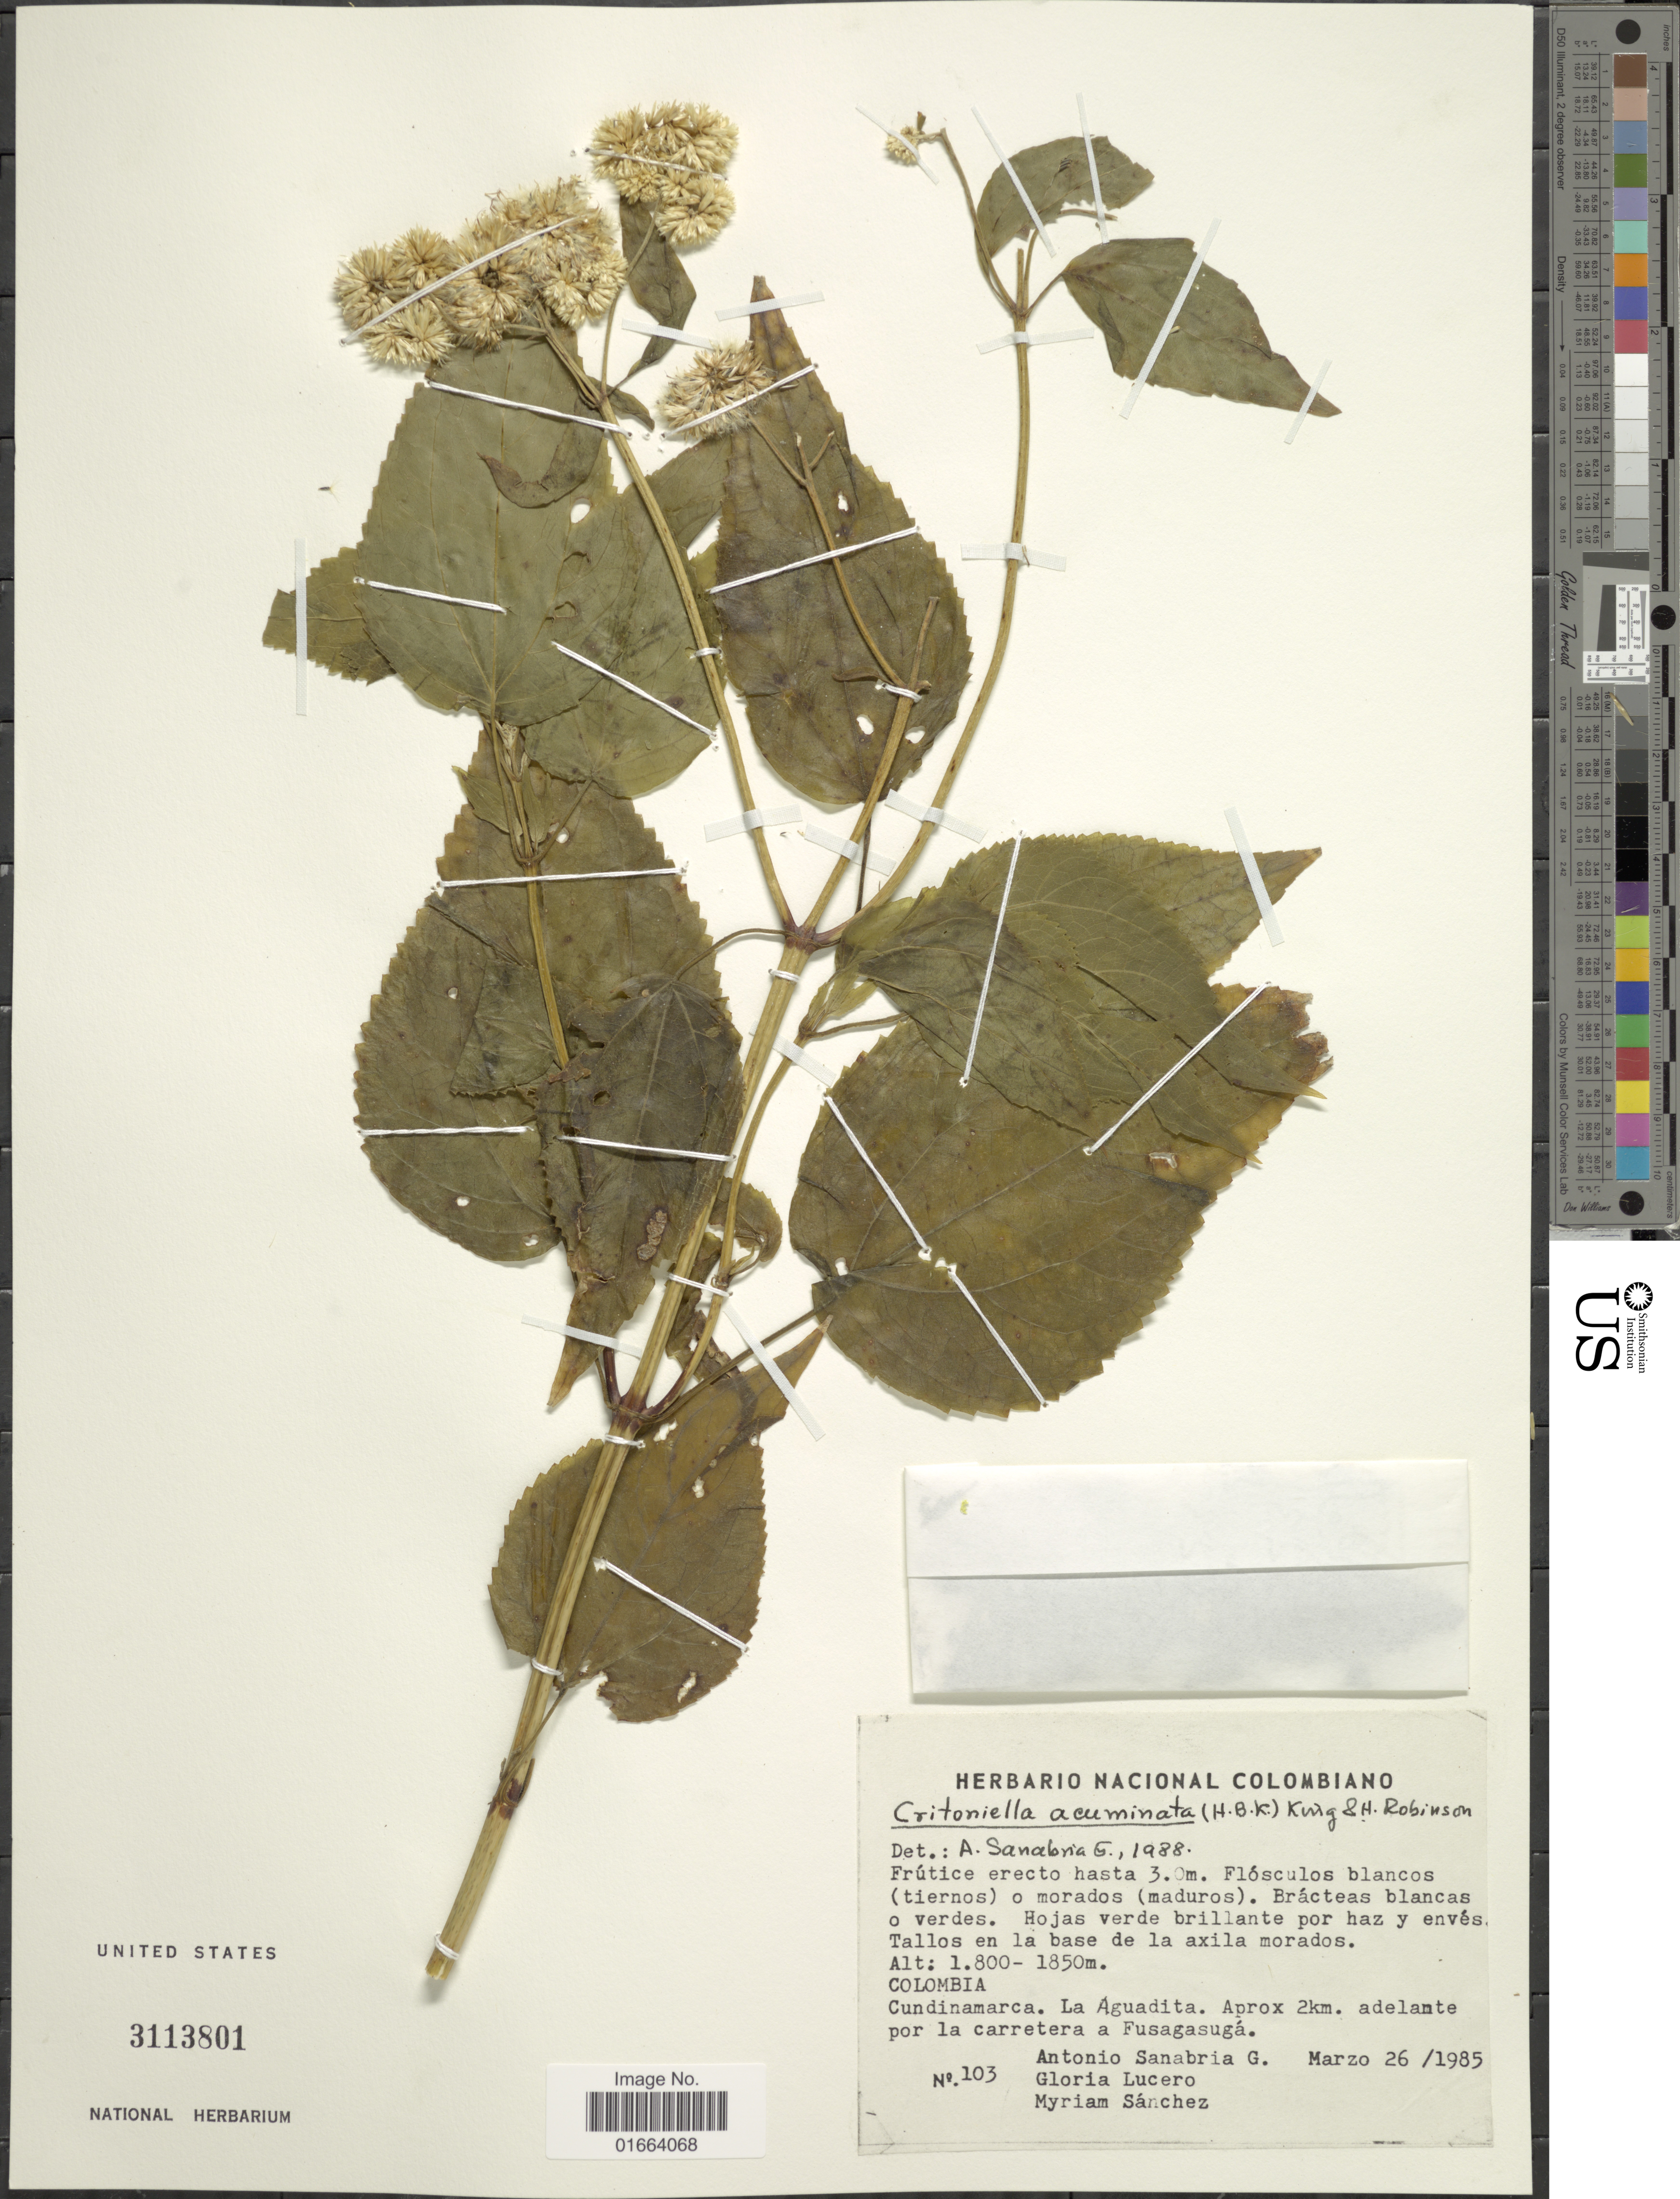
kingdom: Plantae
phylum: Tracheophyta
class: Magnoliopsida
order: Asterales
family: Asteraceae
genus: Critoniella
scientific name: Critoniella acuminata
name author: (Kunth) R.M. King & H. Rob.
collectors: A. Sanabria G., G. Lucero & M. Sánchez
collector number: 103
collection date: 1985-03-26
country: Colombia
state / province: Cundinamarca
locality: La Aguadita. Aprox 2km. adelante por la carretera a Fusagasugá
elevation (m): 1800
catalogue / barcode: US 3113801